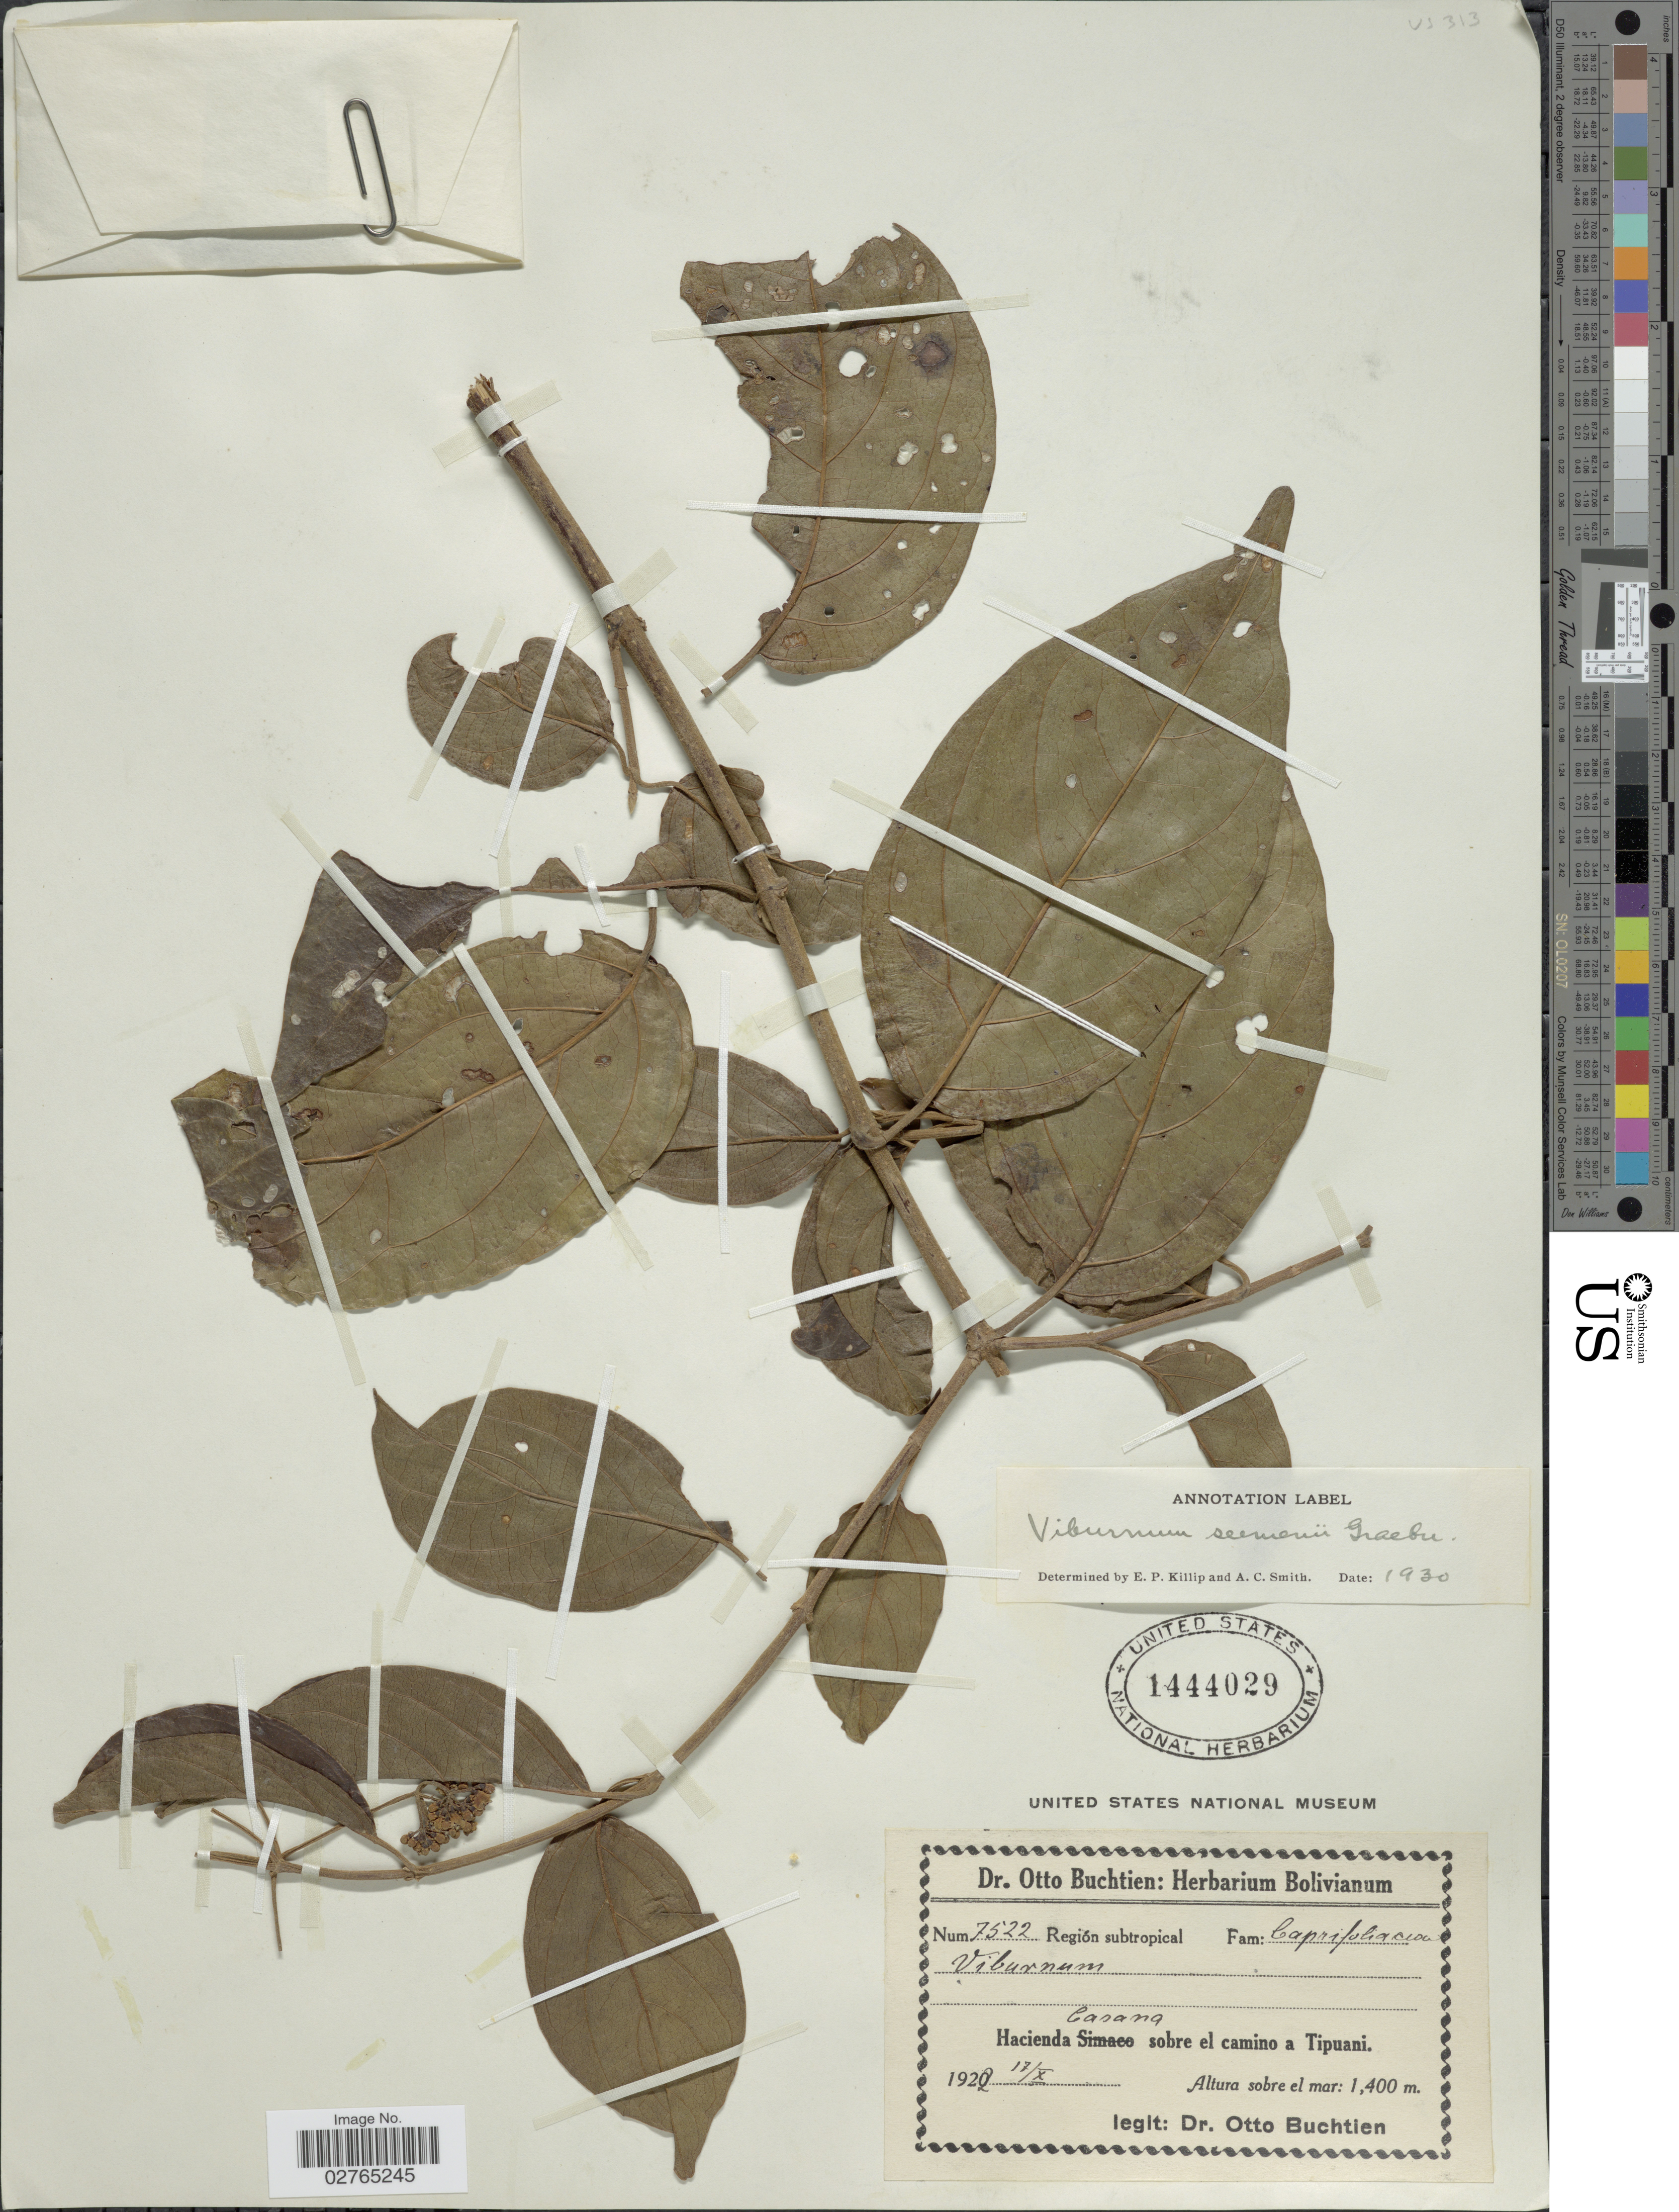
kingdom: Plantae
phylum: Tracheophyta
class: Magnoliopsida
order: Dipsacales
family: Viburnaceae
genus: Viburnum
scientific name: Viburnum seemenii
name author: Graebn. in Urb.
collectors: O. Buchtien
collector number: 7522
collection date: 1922-10-17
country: Bolivia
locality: Hacienda Casana sobre el camino a Tipuani.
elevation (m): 1400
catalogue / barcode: US 1444029